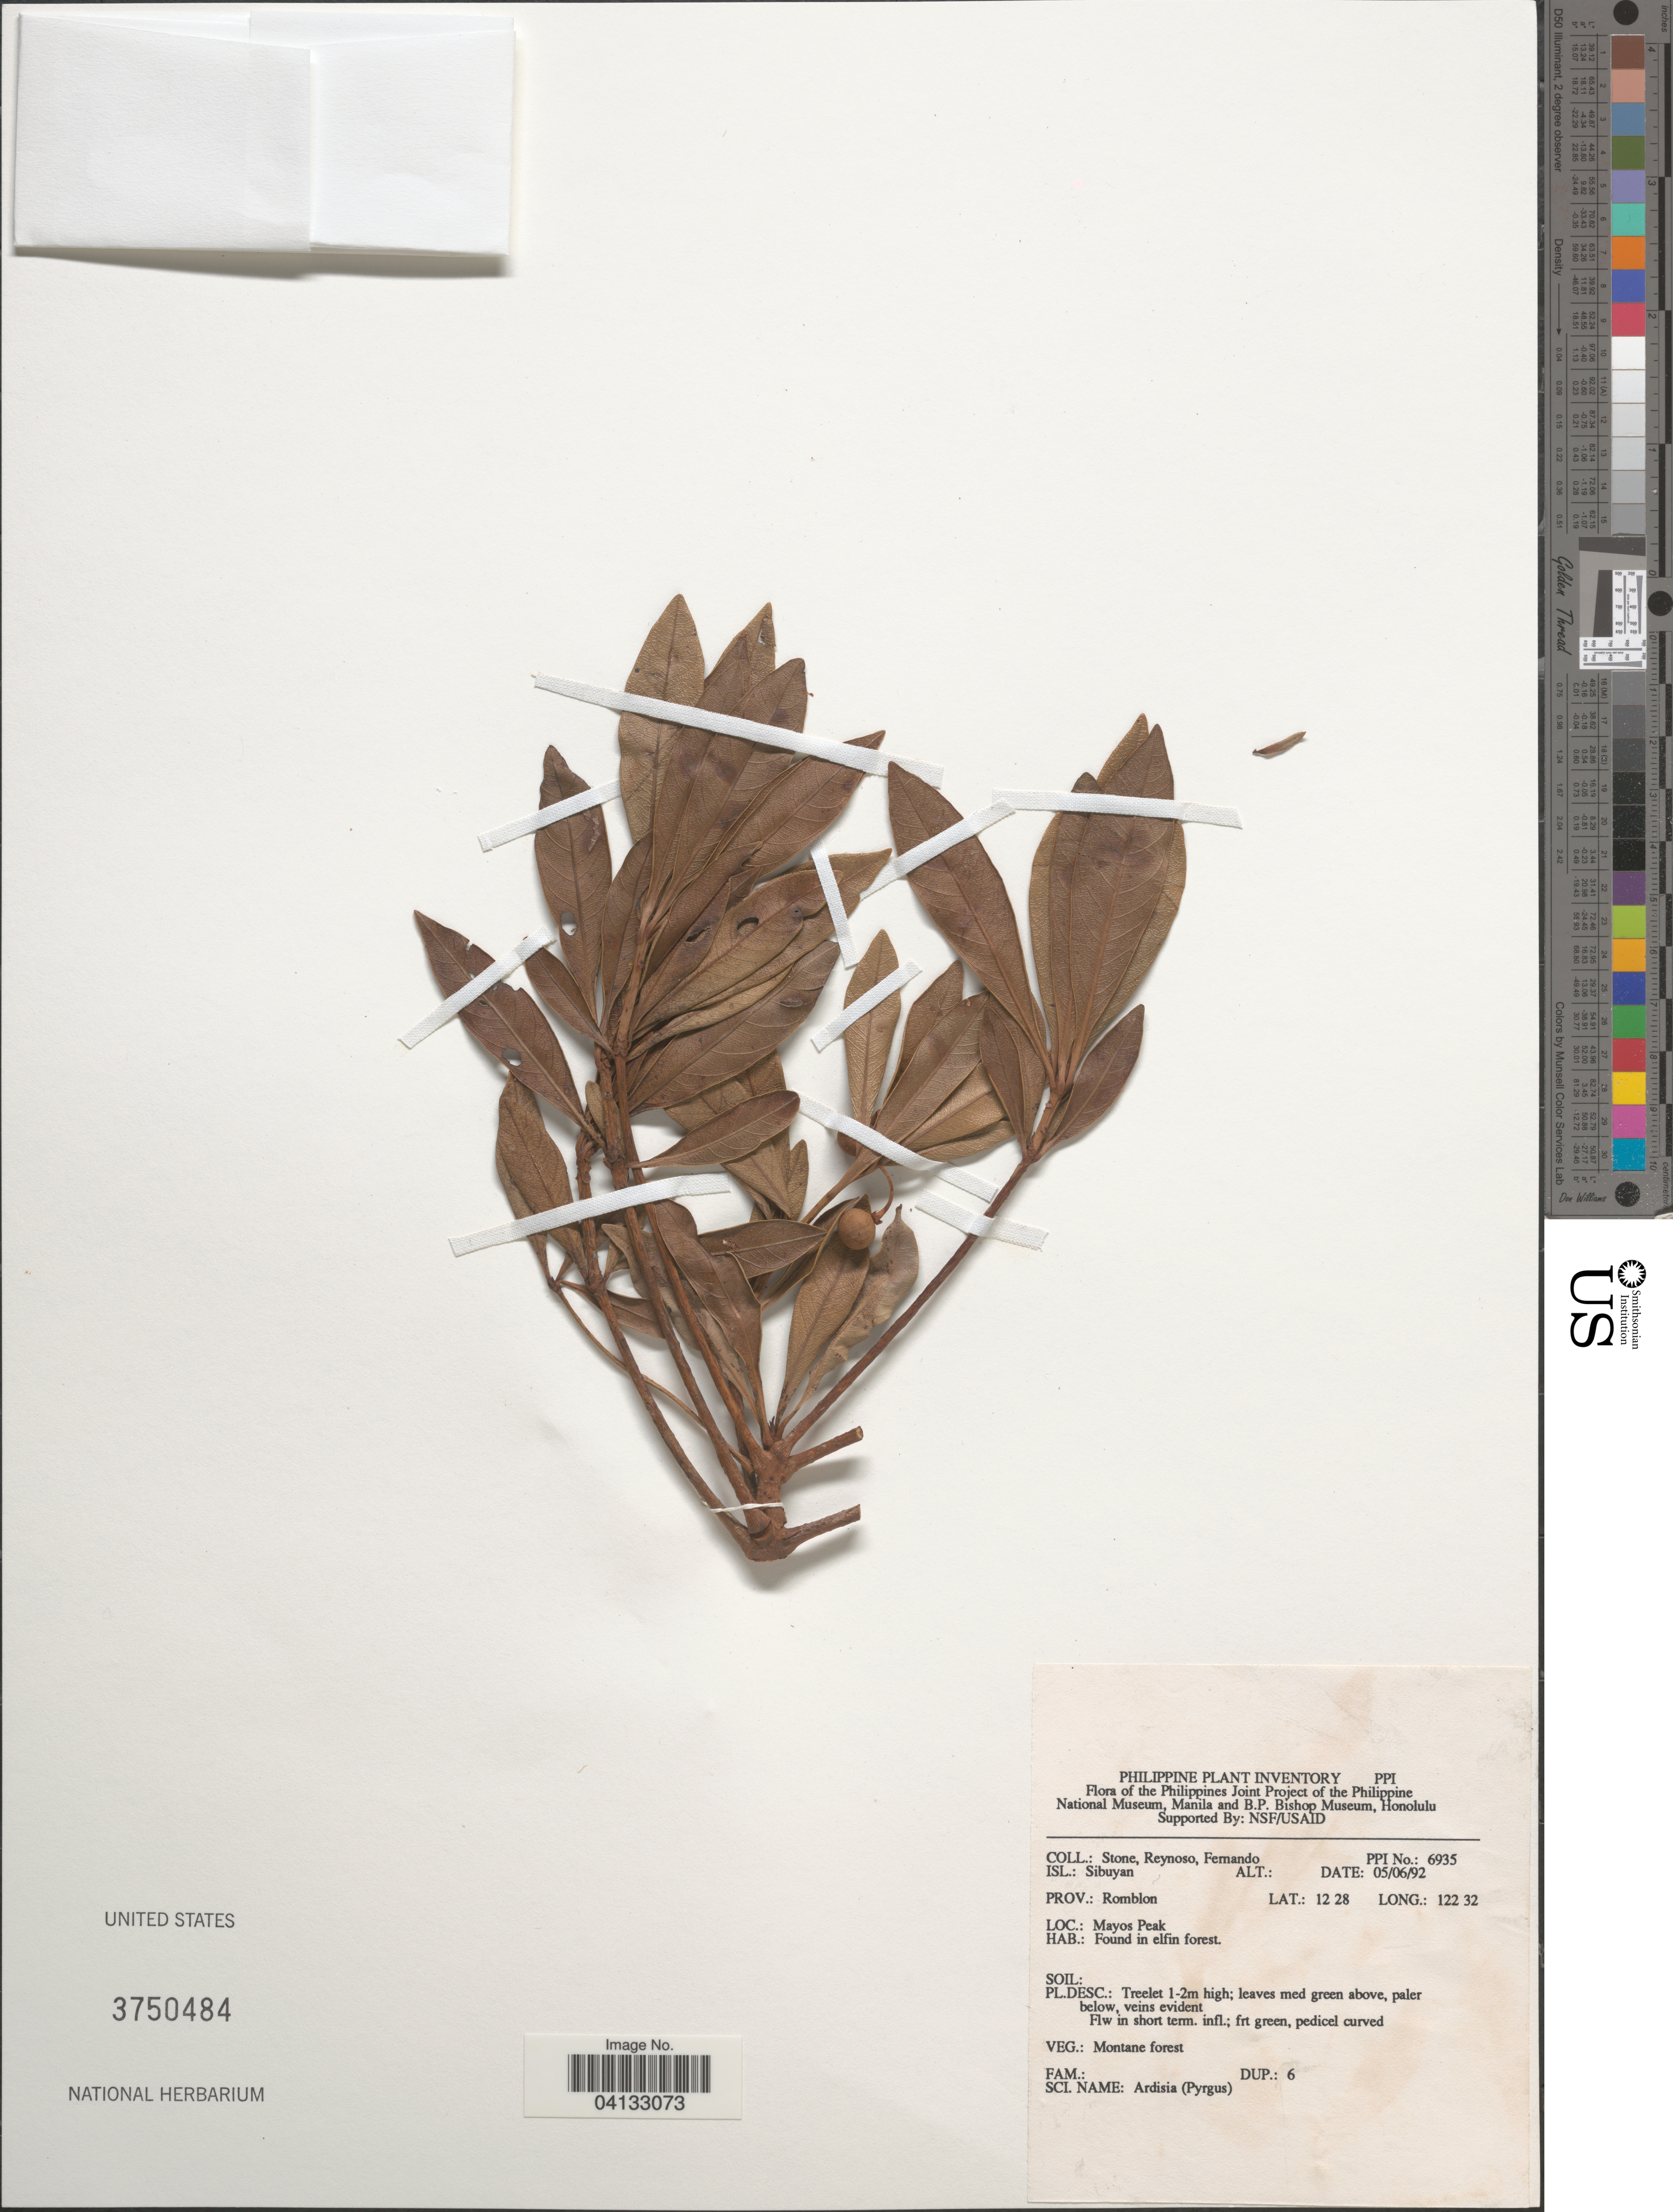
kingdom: Plantae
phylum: Tracheophyta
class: Magnoliopsida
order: Ericales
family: Primulaceae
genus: Ardisia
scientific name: Ardisia sp.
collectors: -. Stone, E. Reynoso & -- Fernando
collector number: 6935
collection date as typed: Transcribed d/m/y: 5/6/92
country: Philippines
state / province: Western Visayas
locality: Isl.: Sibuyan. Prov.: Romblon. Mayos Peak.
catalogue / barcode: US 3750484